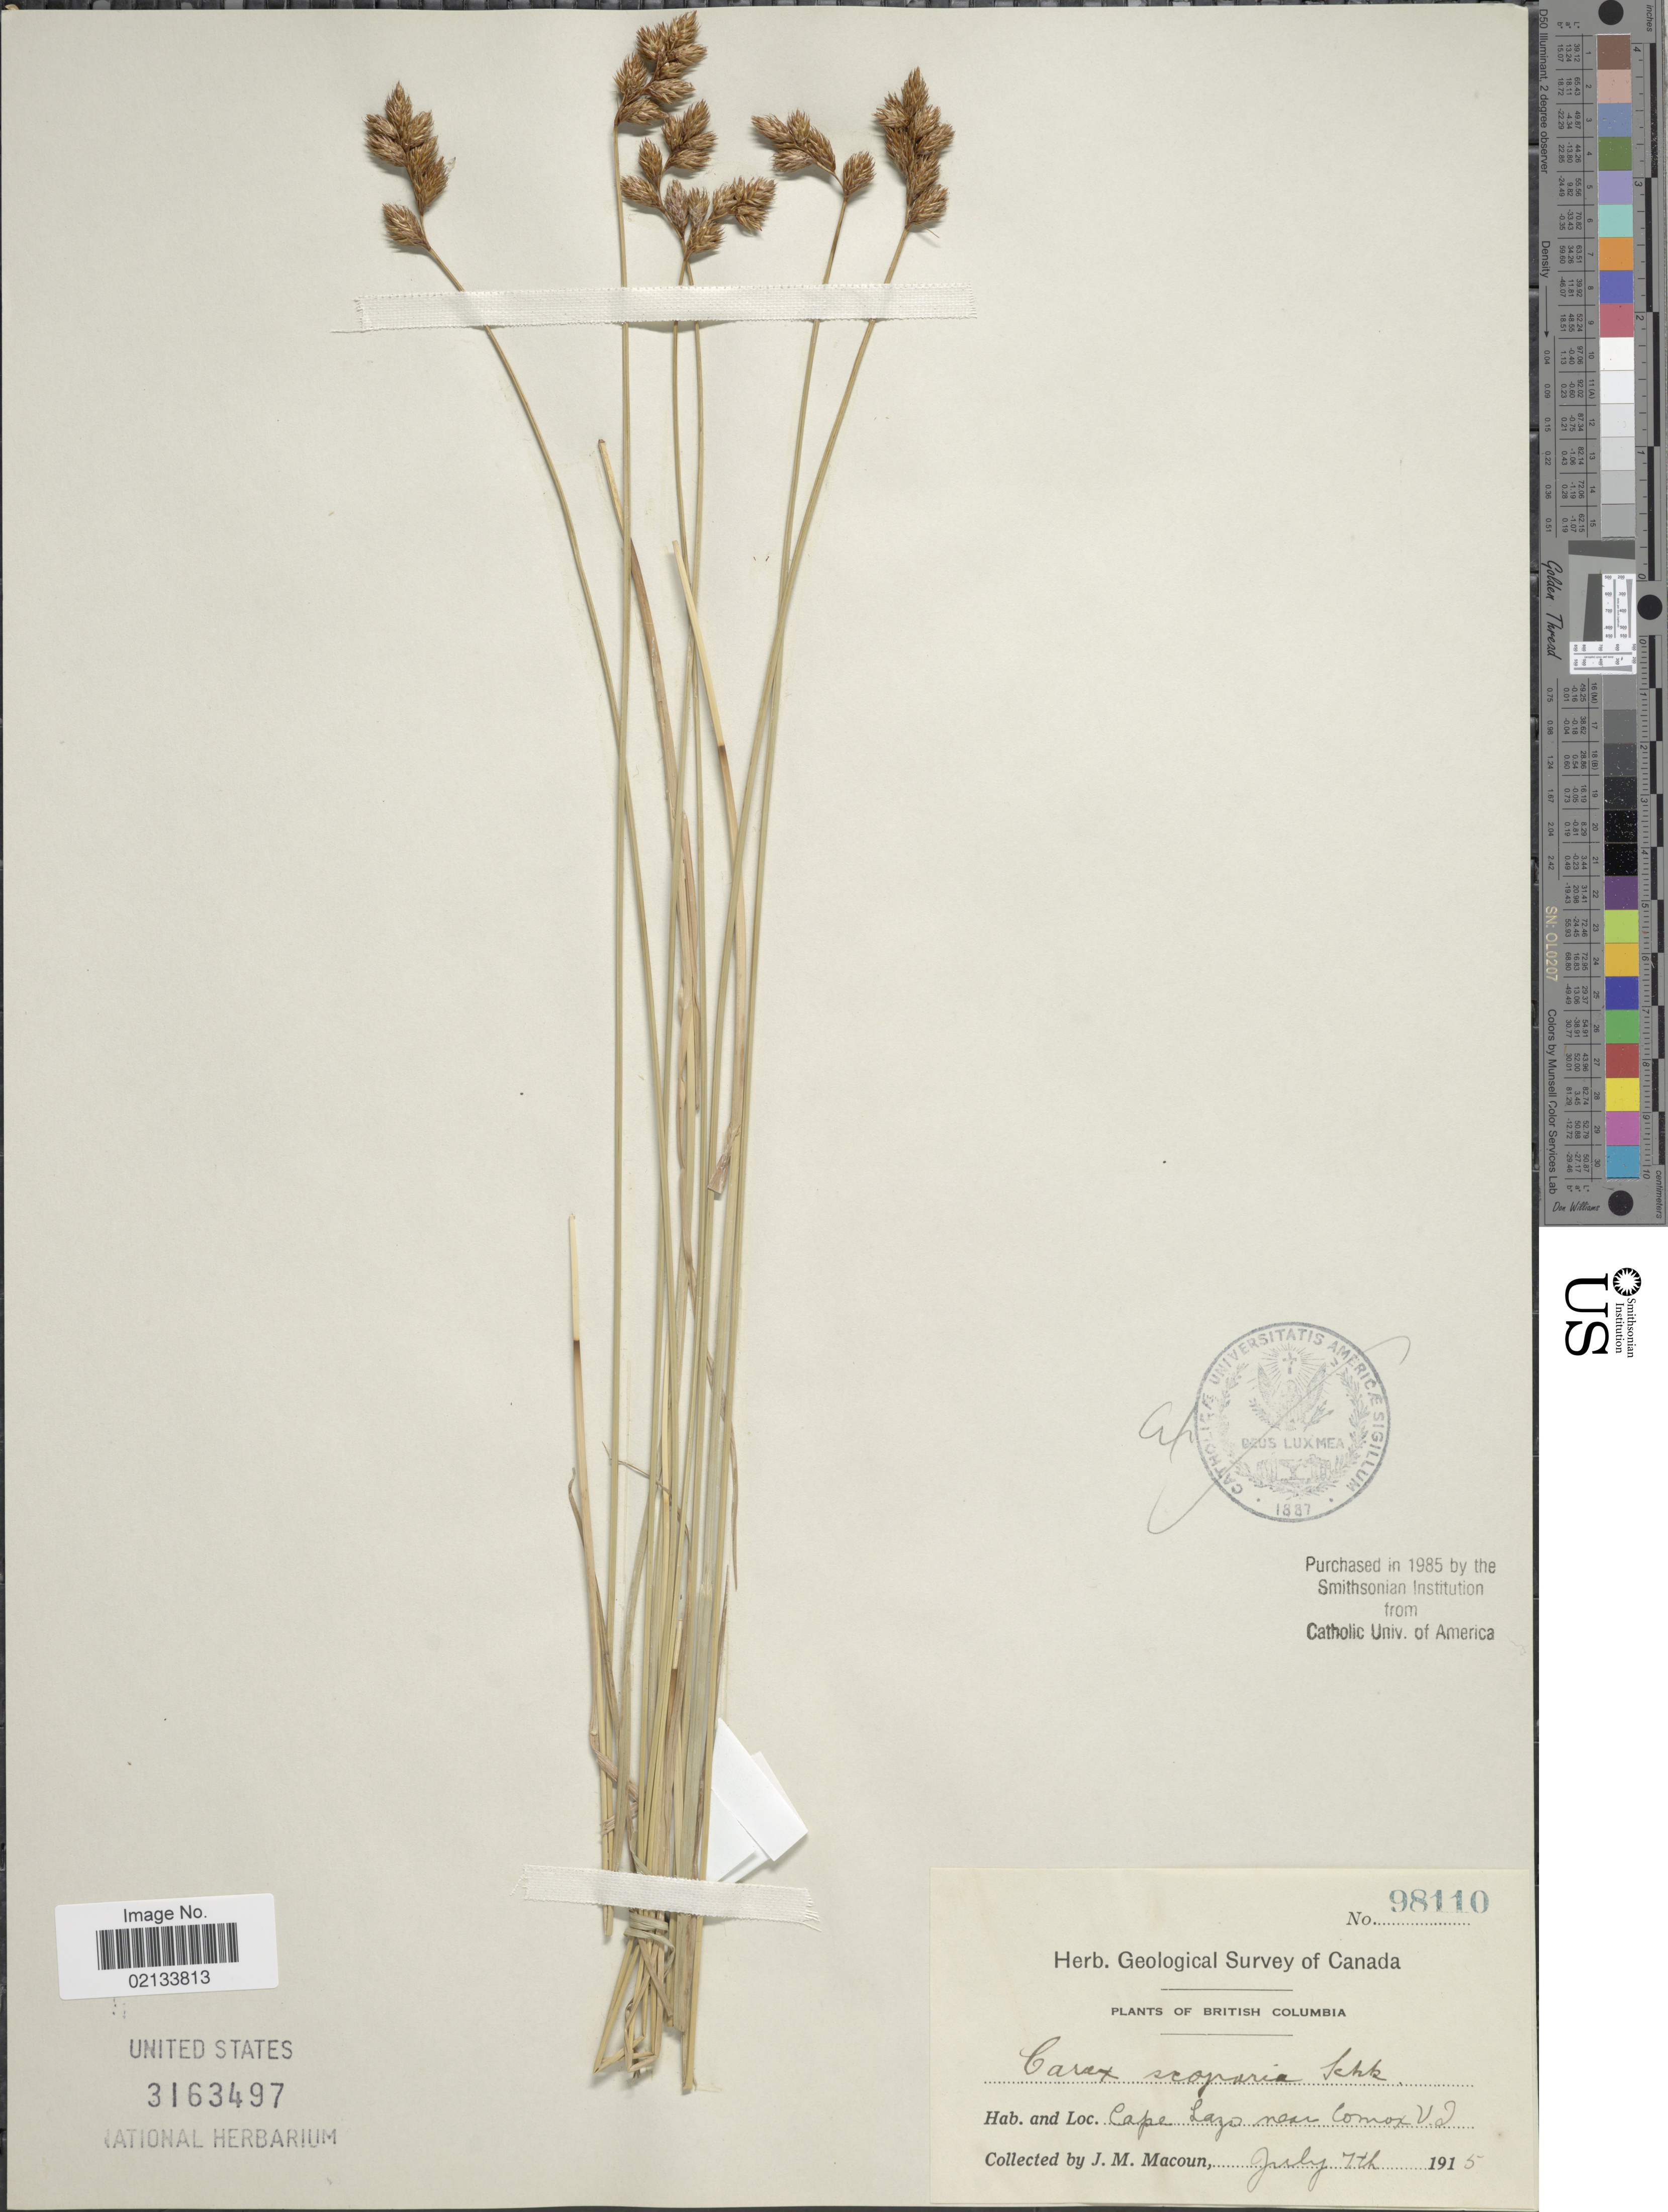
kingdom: Plantae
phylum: Tracheophyta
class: Liliopsida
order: Poales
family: Cyperaceae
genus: Carex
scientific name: Carex scoparia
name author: Schkuhr ex Willd.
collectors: J. M. Macoun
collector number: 98110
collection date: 1915-07-07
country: Canada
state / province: British Columbia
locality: Cape Lazo near Comox V.I.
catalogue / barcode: US 3163497